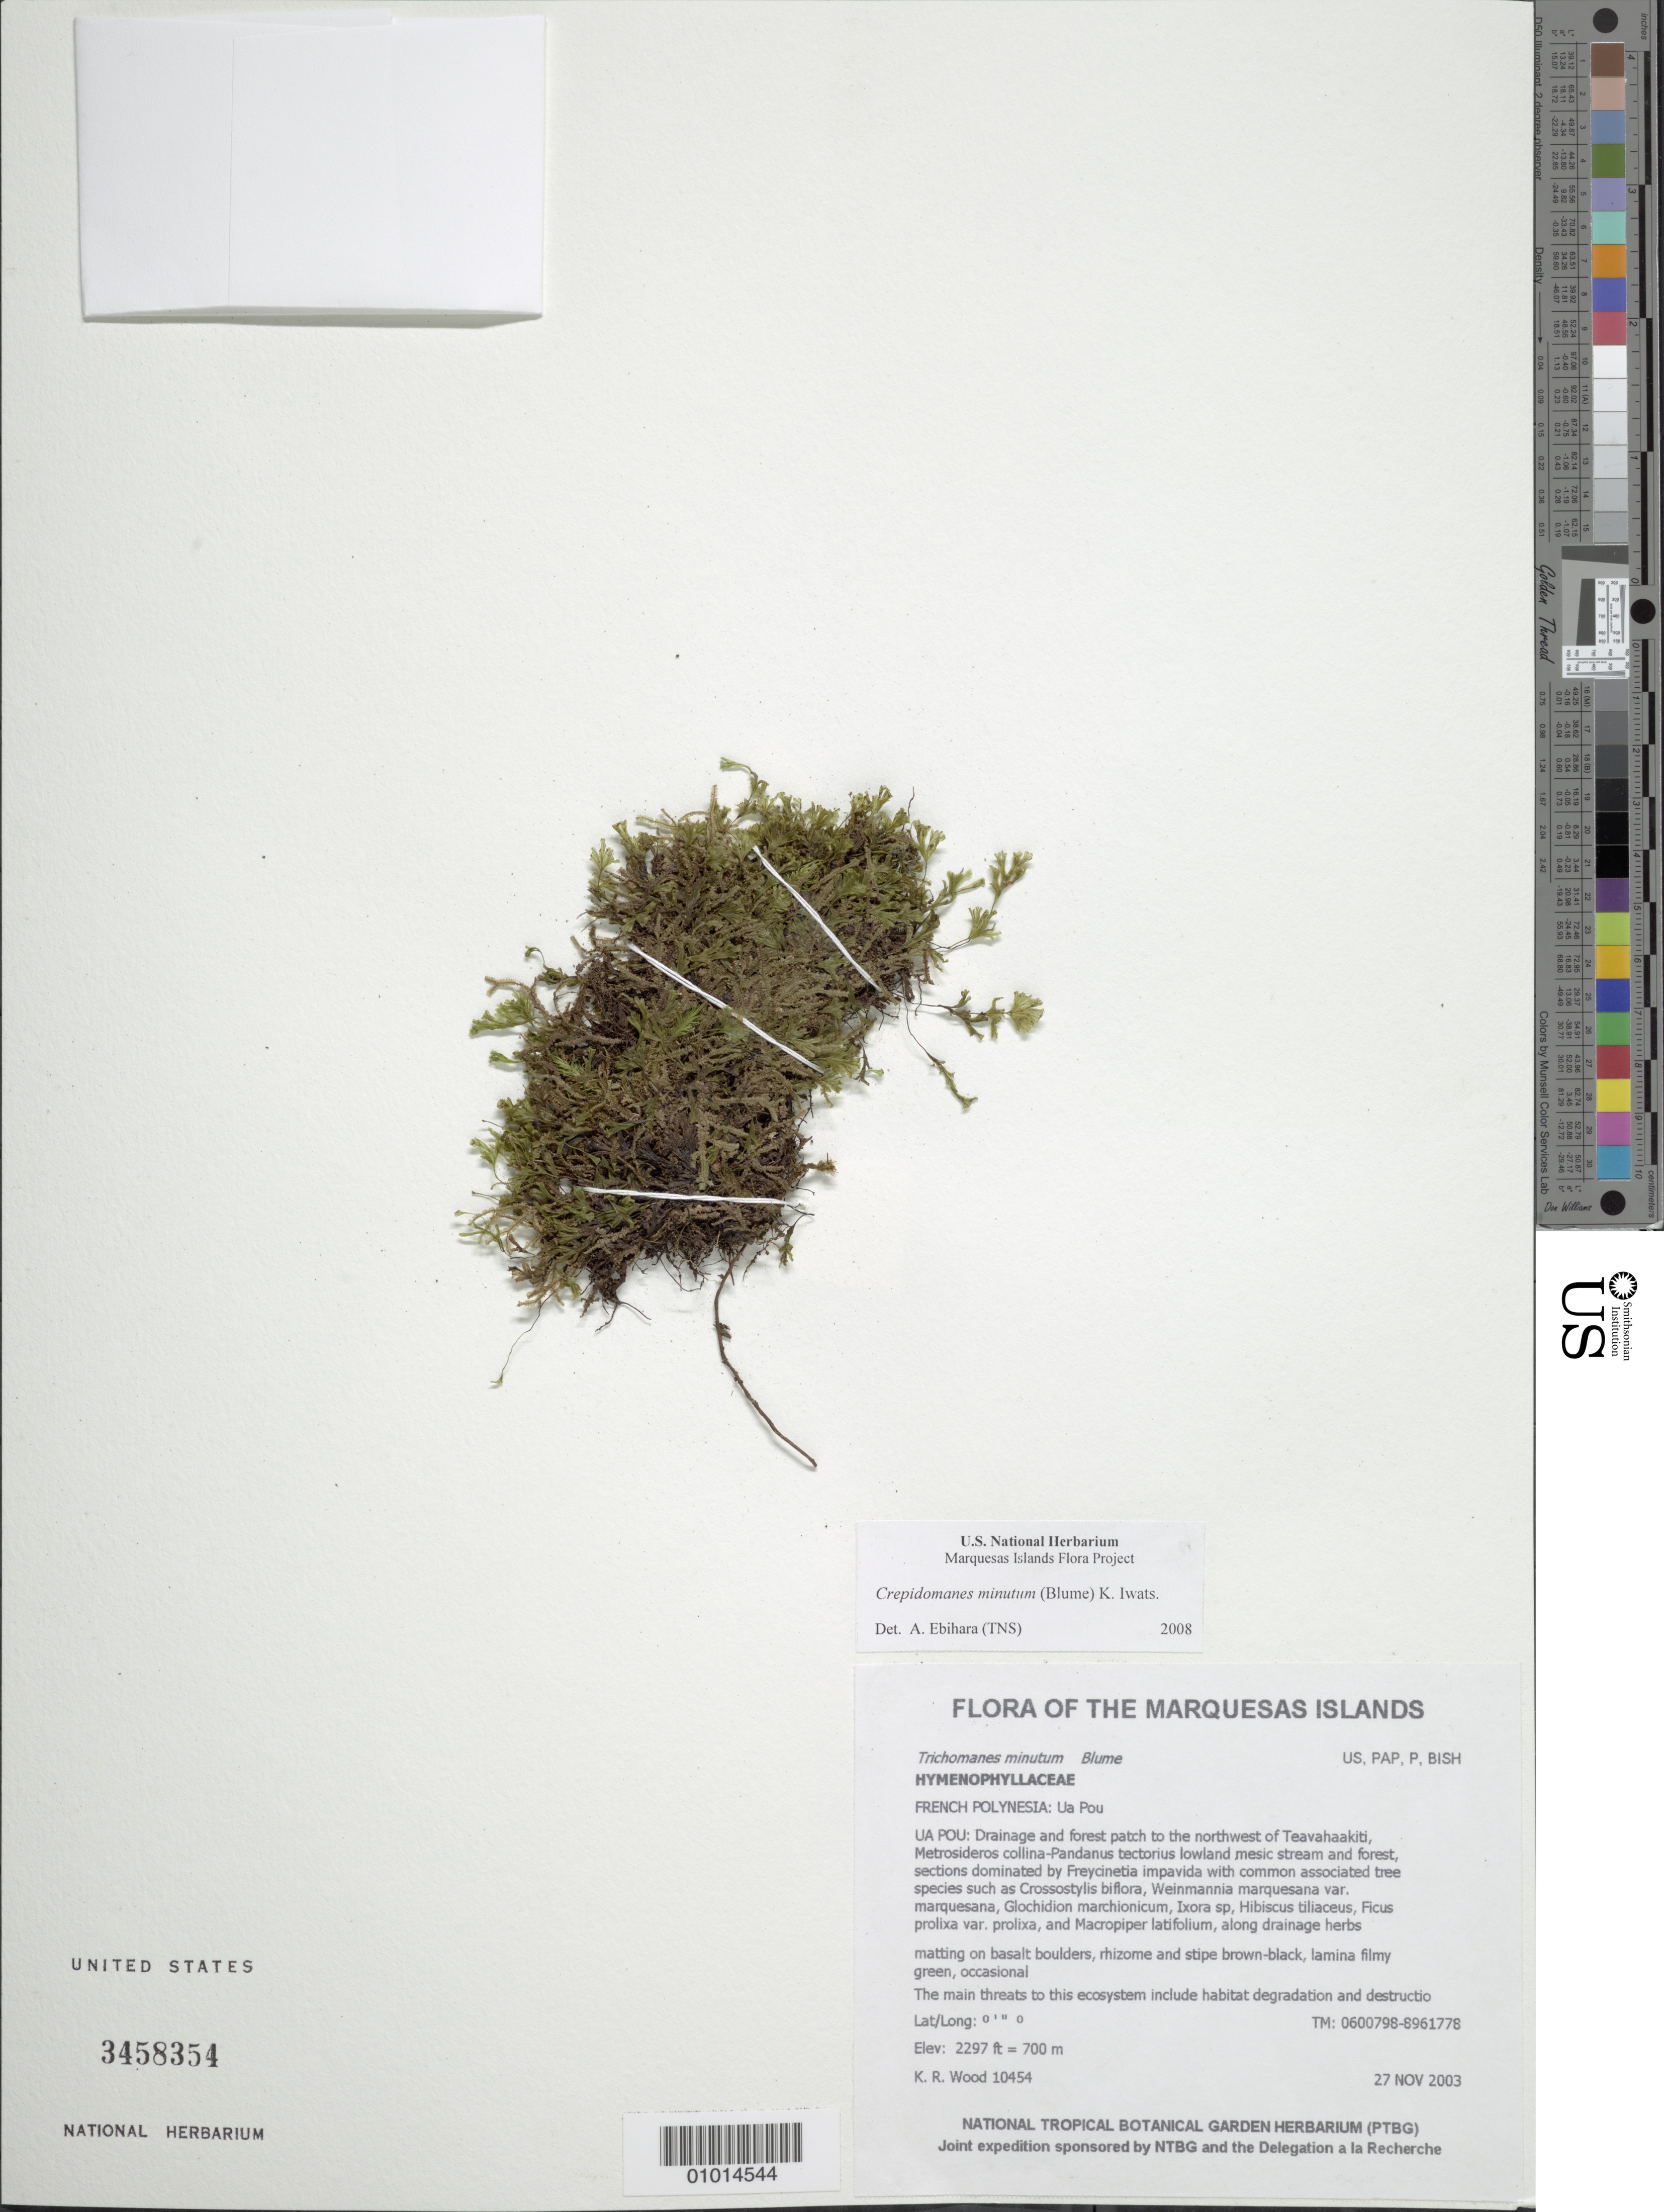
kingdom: Plantae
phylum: Tracheophyta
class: Polypodiopsida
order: Hymenophyllales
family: Hymenophyllaceae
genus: Crepidomanes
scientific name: Crepidomanes minutum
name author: (Blume) K. Iwats.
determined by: Ebihara, A.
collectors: K. R. Wood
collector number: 10454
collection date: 2003-11-27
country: French Polynesia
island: Ua Pou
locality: Drainage and forest patch to the northwest of Teavahaakiti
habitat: Metrosideros collina-Pandanus tectorius lowland mesic stream and forest, sections dominated by Freycinetia impavida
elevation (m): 700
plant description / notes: The main threats to this ecosystem include habitat degradation and destruction by feral pigs, catastrophic extinction through environmental events, predation by rats [Rattus exulans] that eat seeds, competition with non-native plant taxa such as Ageratum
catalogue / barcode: US 3458354